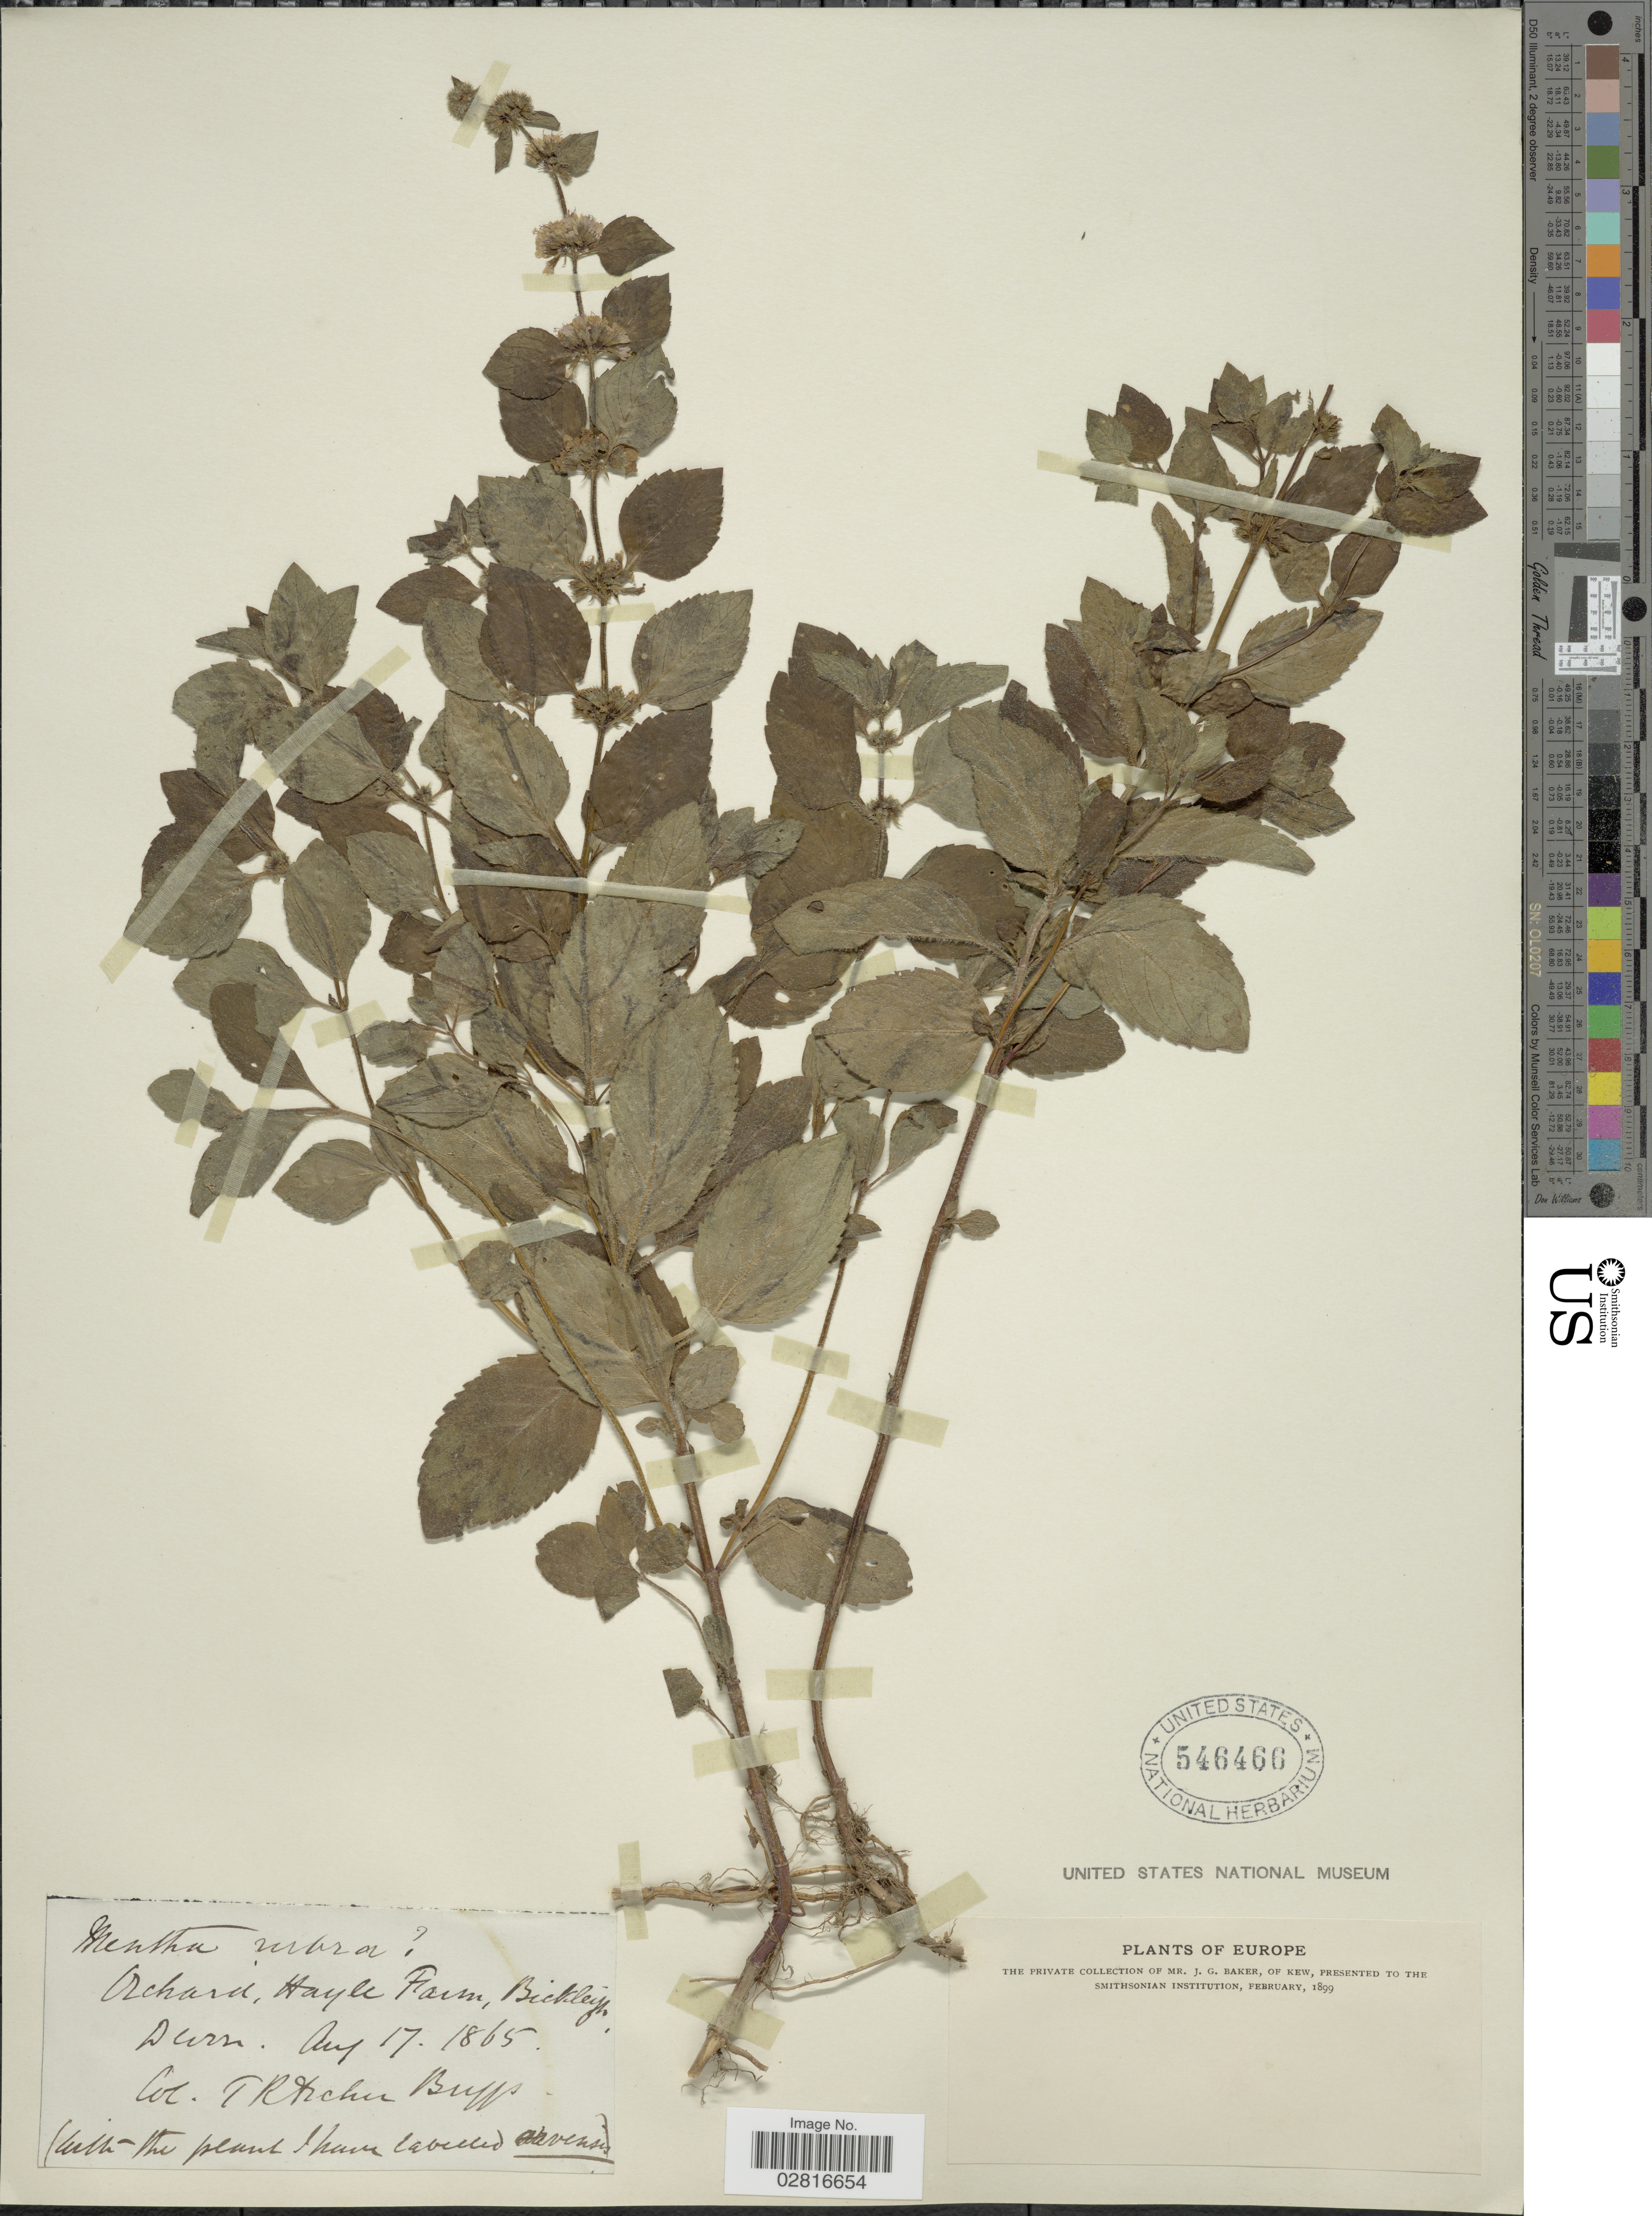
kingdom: Plantae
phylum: Tracheophyta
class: Magnoliopsida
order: Lamiales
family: Lamiaceae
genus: Mentha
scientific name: Mentha rubra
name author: Mill.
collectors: T. Briggs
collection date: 1865-08-17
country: United Kingdom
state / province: England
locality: Orchard, Hayle Farm, Bickleys. Devon. Europe.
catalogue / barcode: US 546466